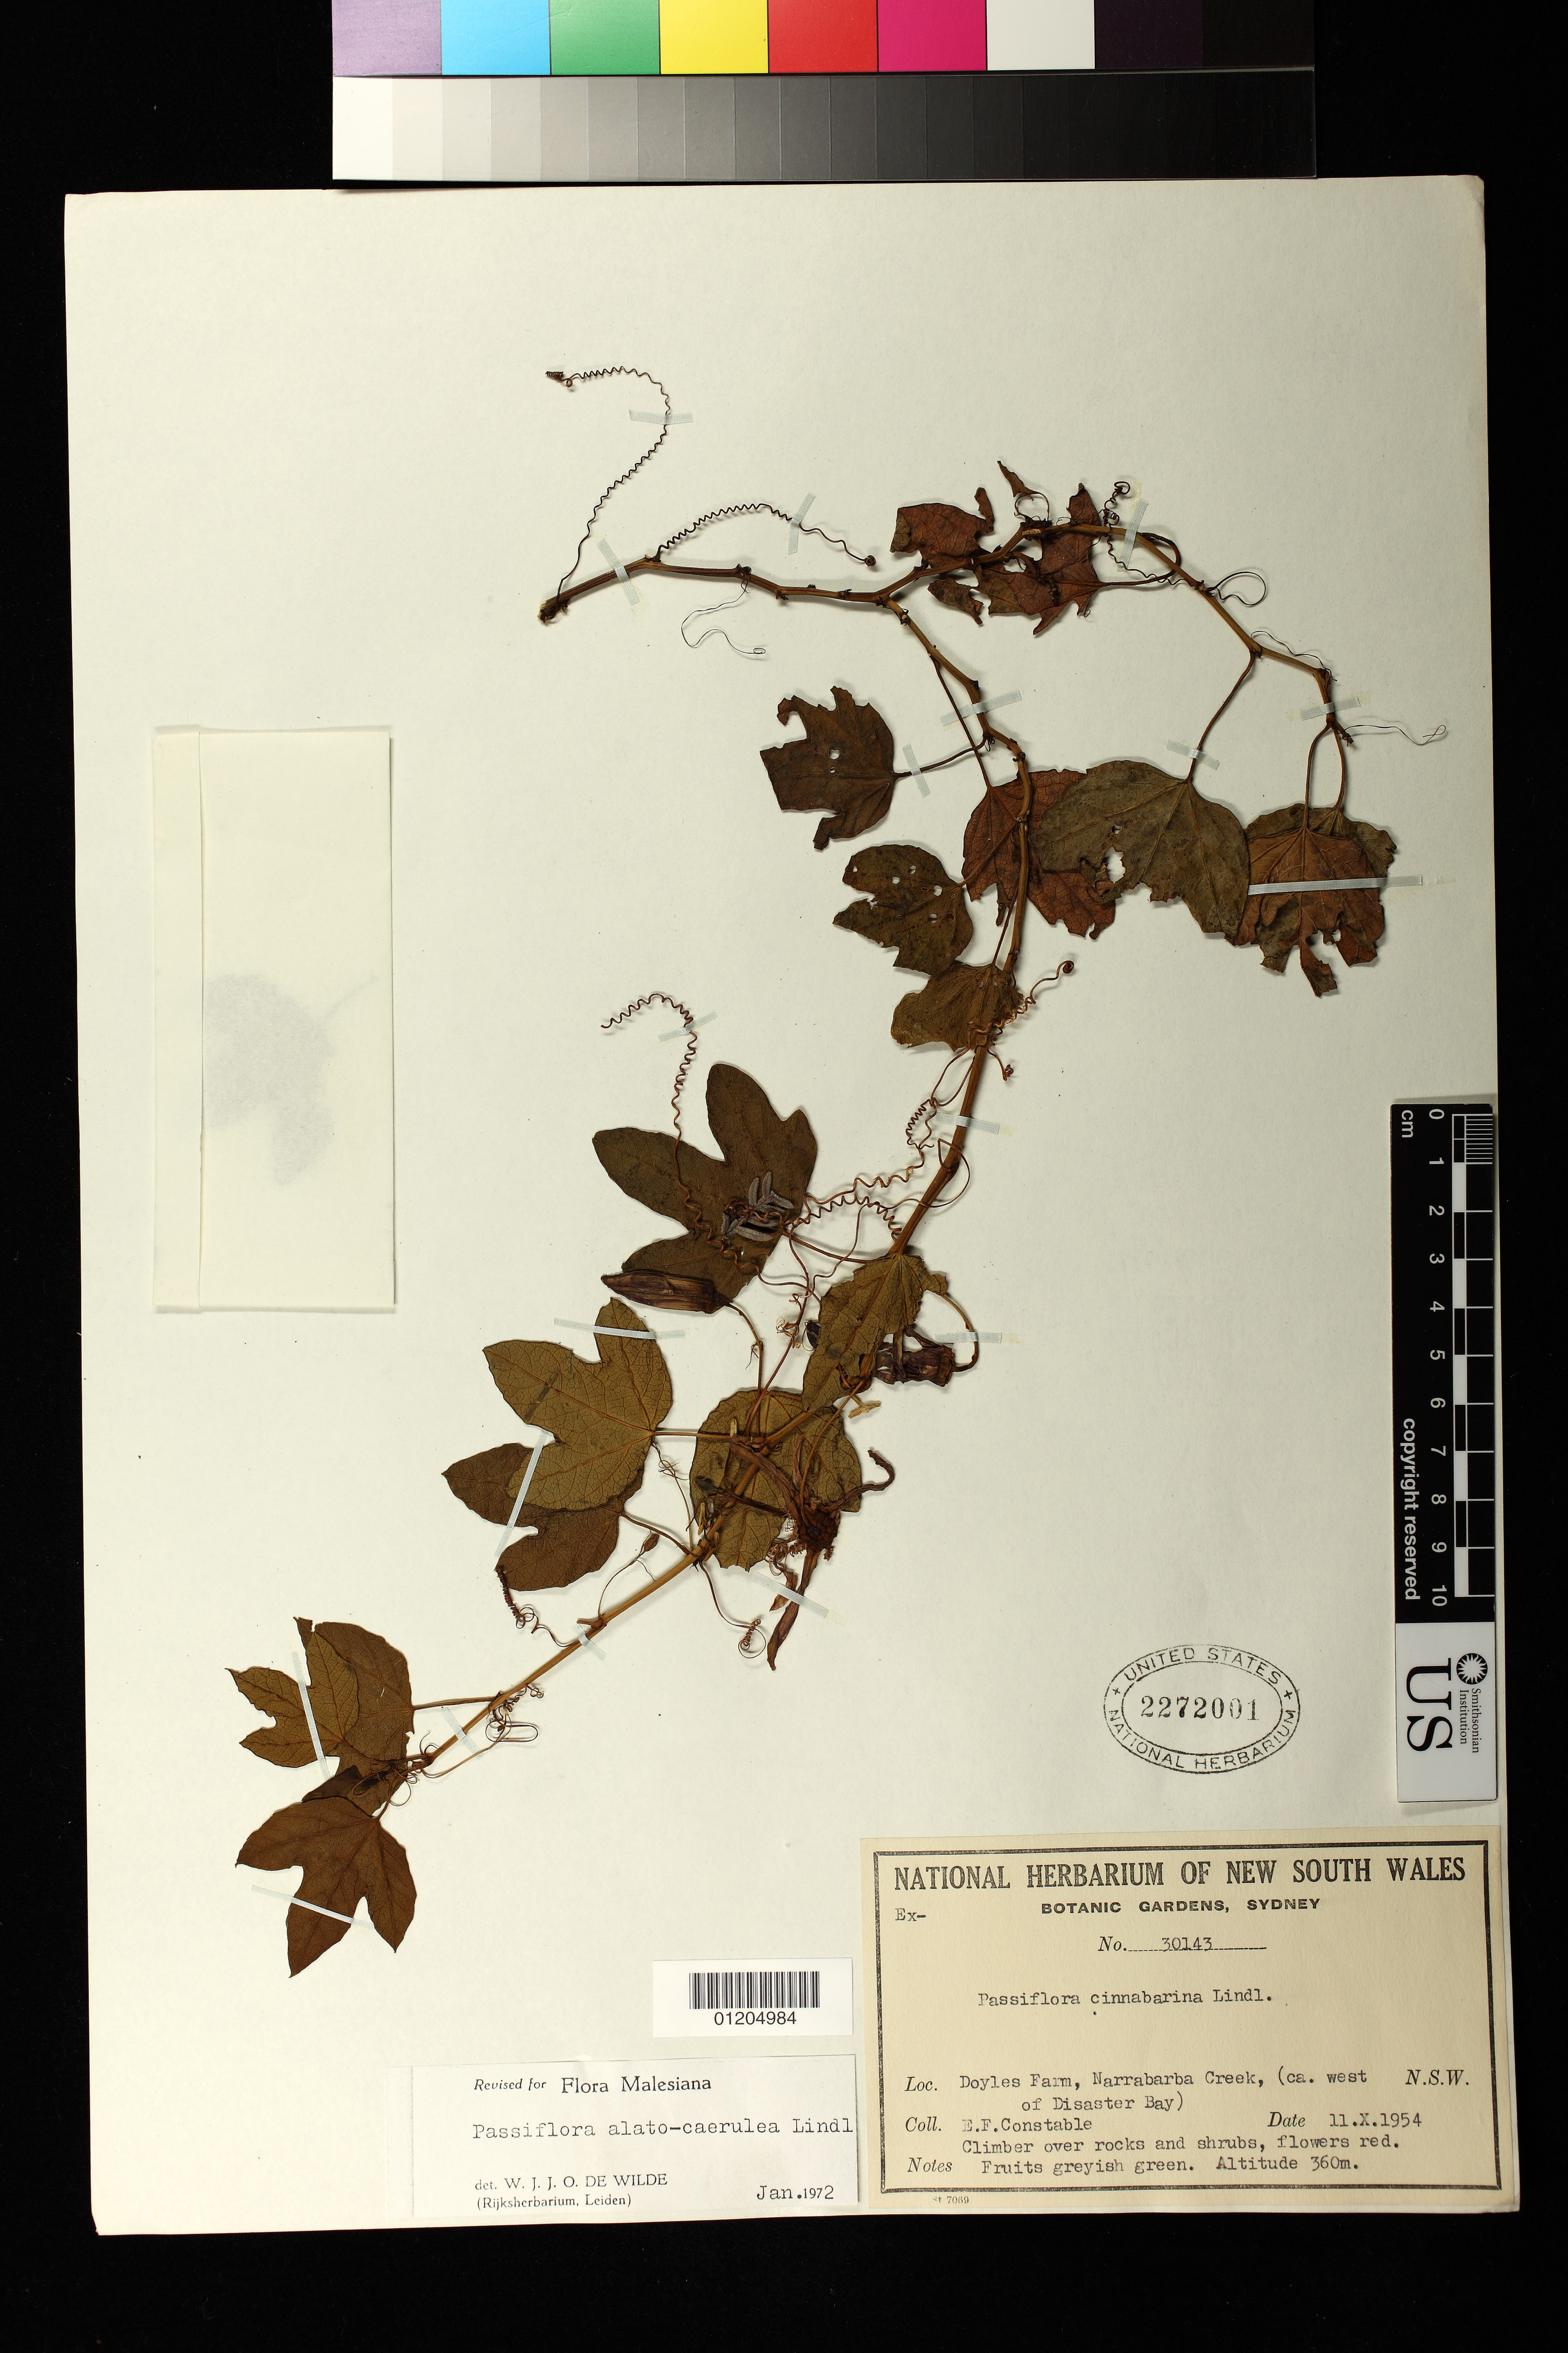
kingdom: Plantae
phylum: Tracheophyta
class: Magnoliopsida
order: Malpighiales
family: Passifloraceae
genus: Passiflora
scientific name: Passiflora x belotii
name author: Pepin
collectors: E. F. Constable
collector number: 30143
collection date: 1954-10-11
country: Australia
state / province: New South Wales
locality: Doyles Farm, Narrabarba Creek (ca. west of Disaster Bay)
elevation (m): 360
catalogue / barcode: US 2272001